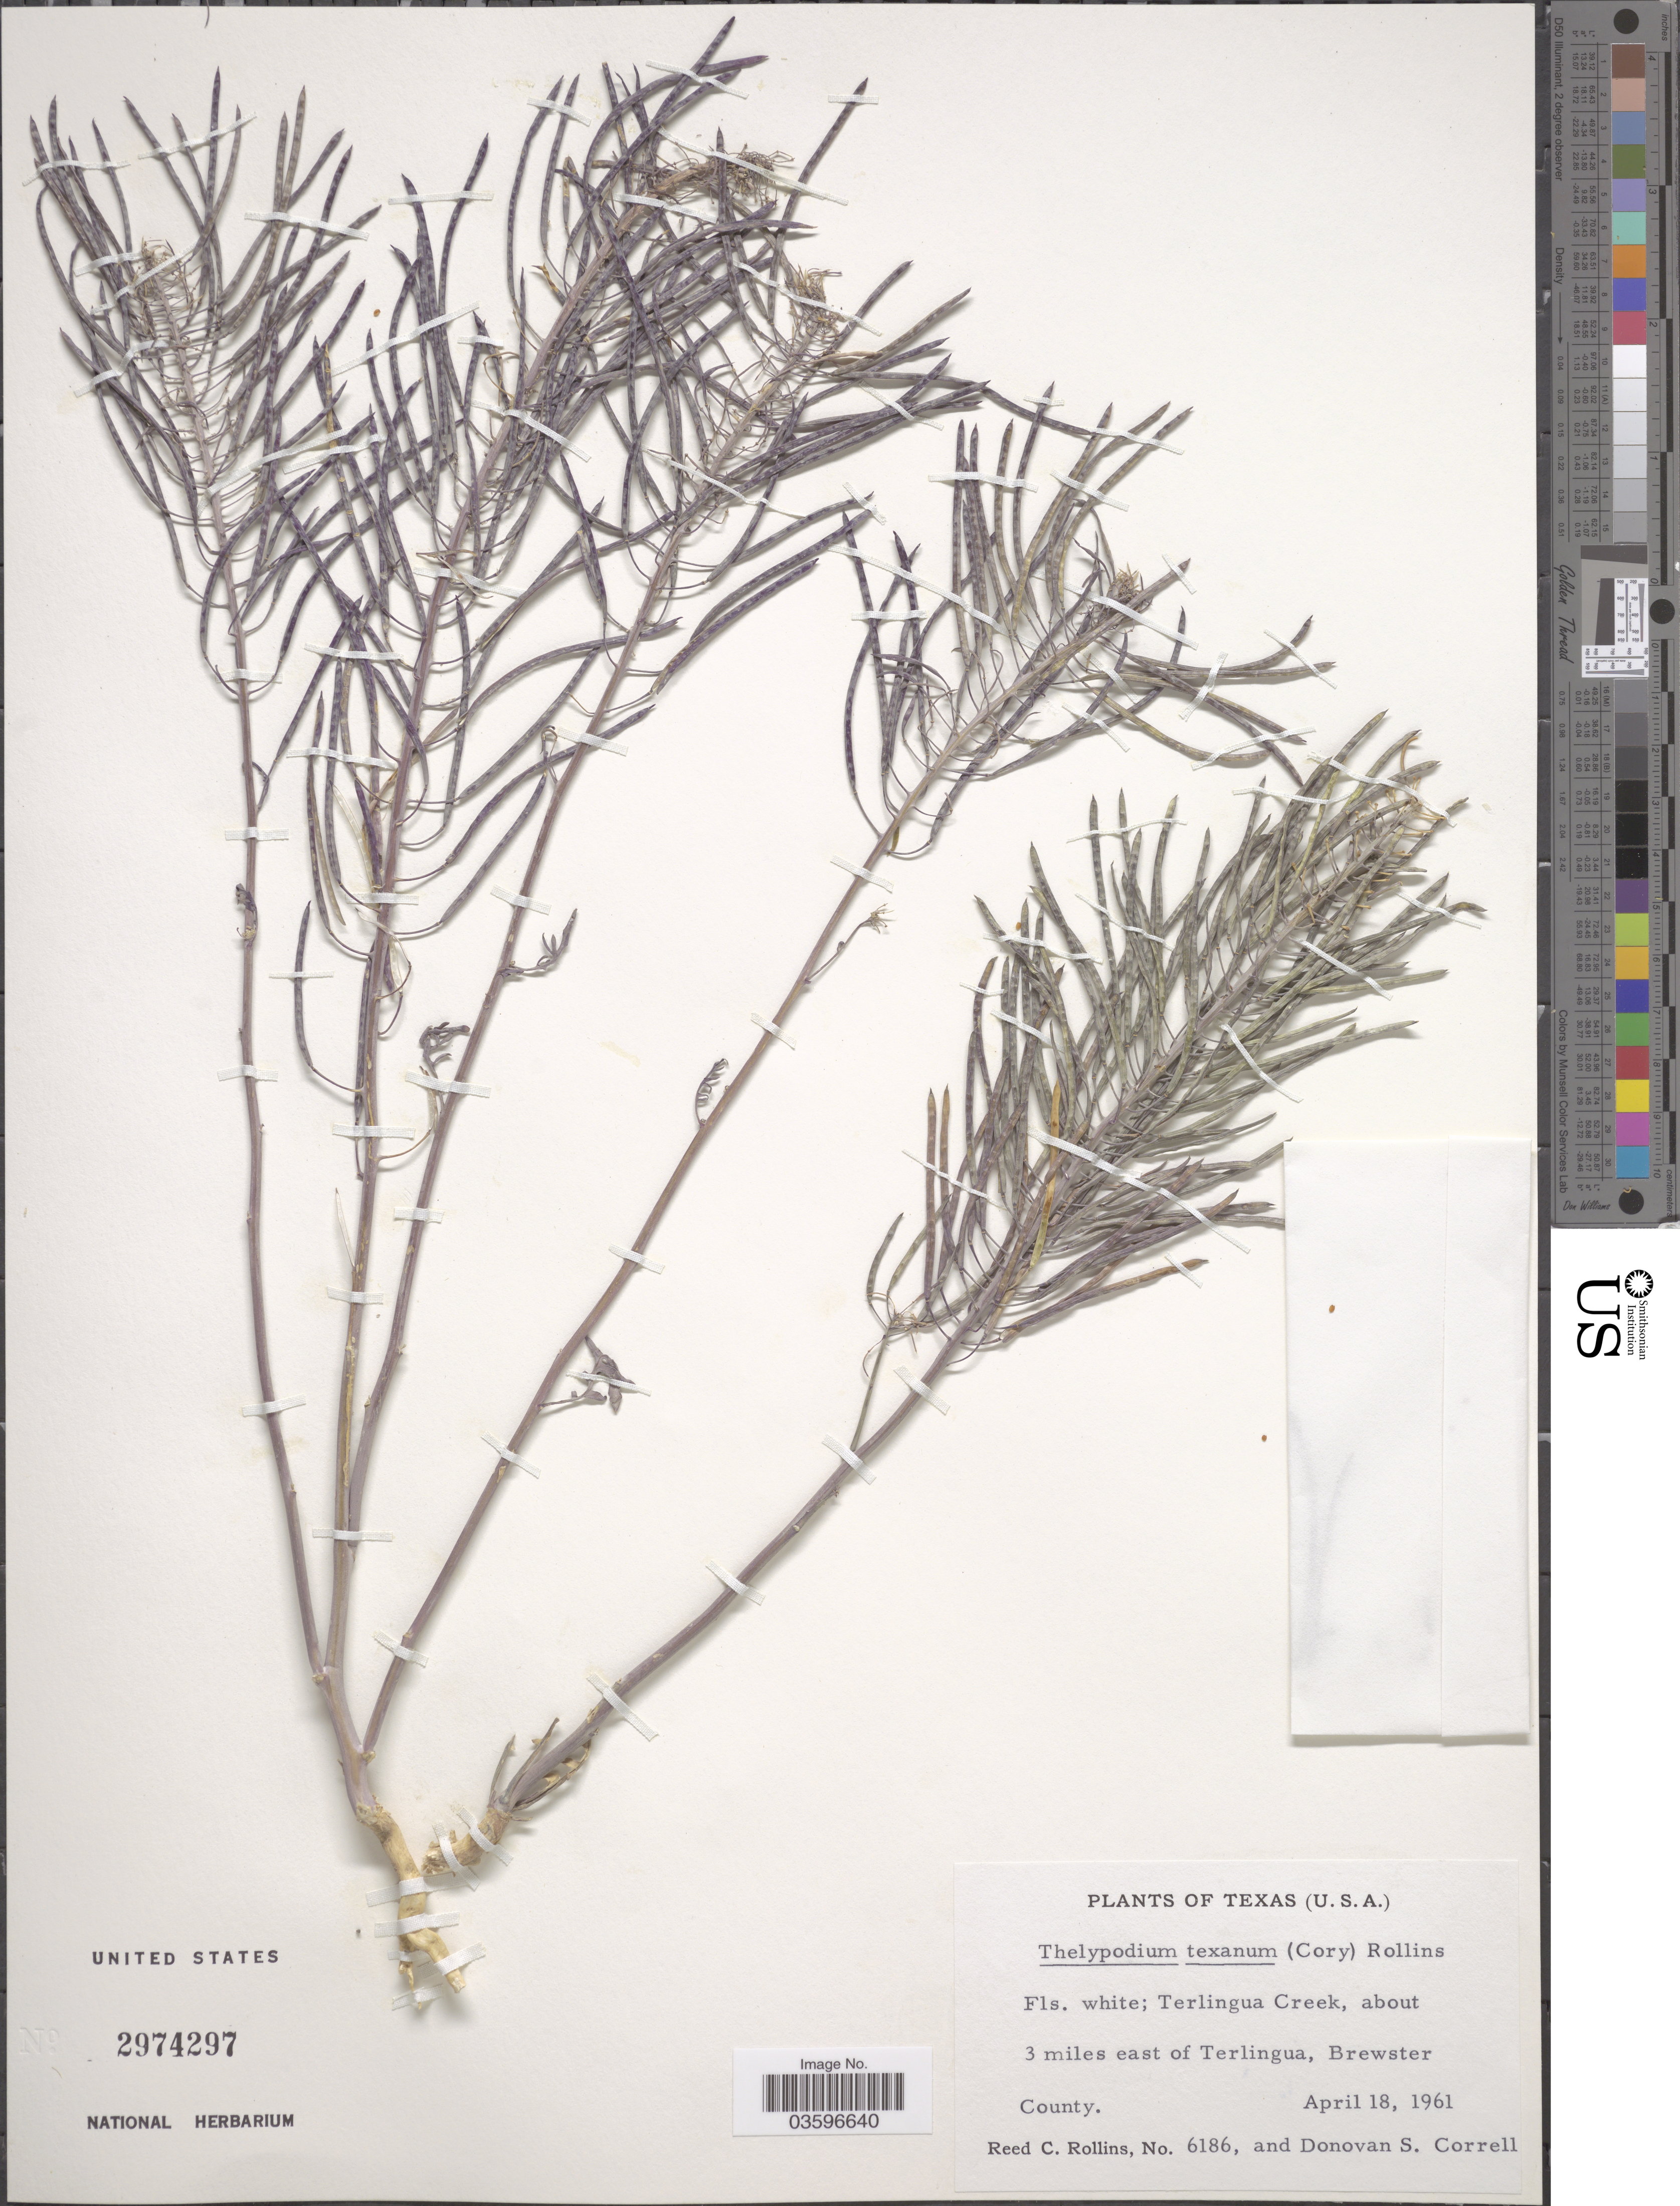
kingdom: Plantae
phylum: Tracheophyta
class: Magnoliopsida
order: Brassicales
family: Brassicaceae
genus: Thelypodium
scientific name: Thelypodium texanum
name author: (Cory) Rollins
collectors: R. C. Rollins & D. S. Correll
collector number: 6186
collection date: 1961-04-18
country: United States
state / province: Texas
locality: Terlingua Creek, about 3 miles east of Terlingua, Brewster County.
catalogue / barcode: US 2974297